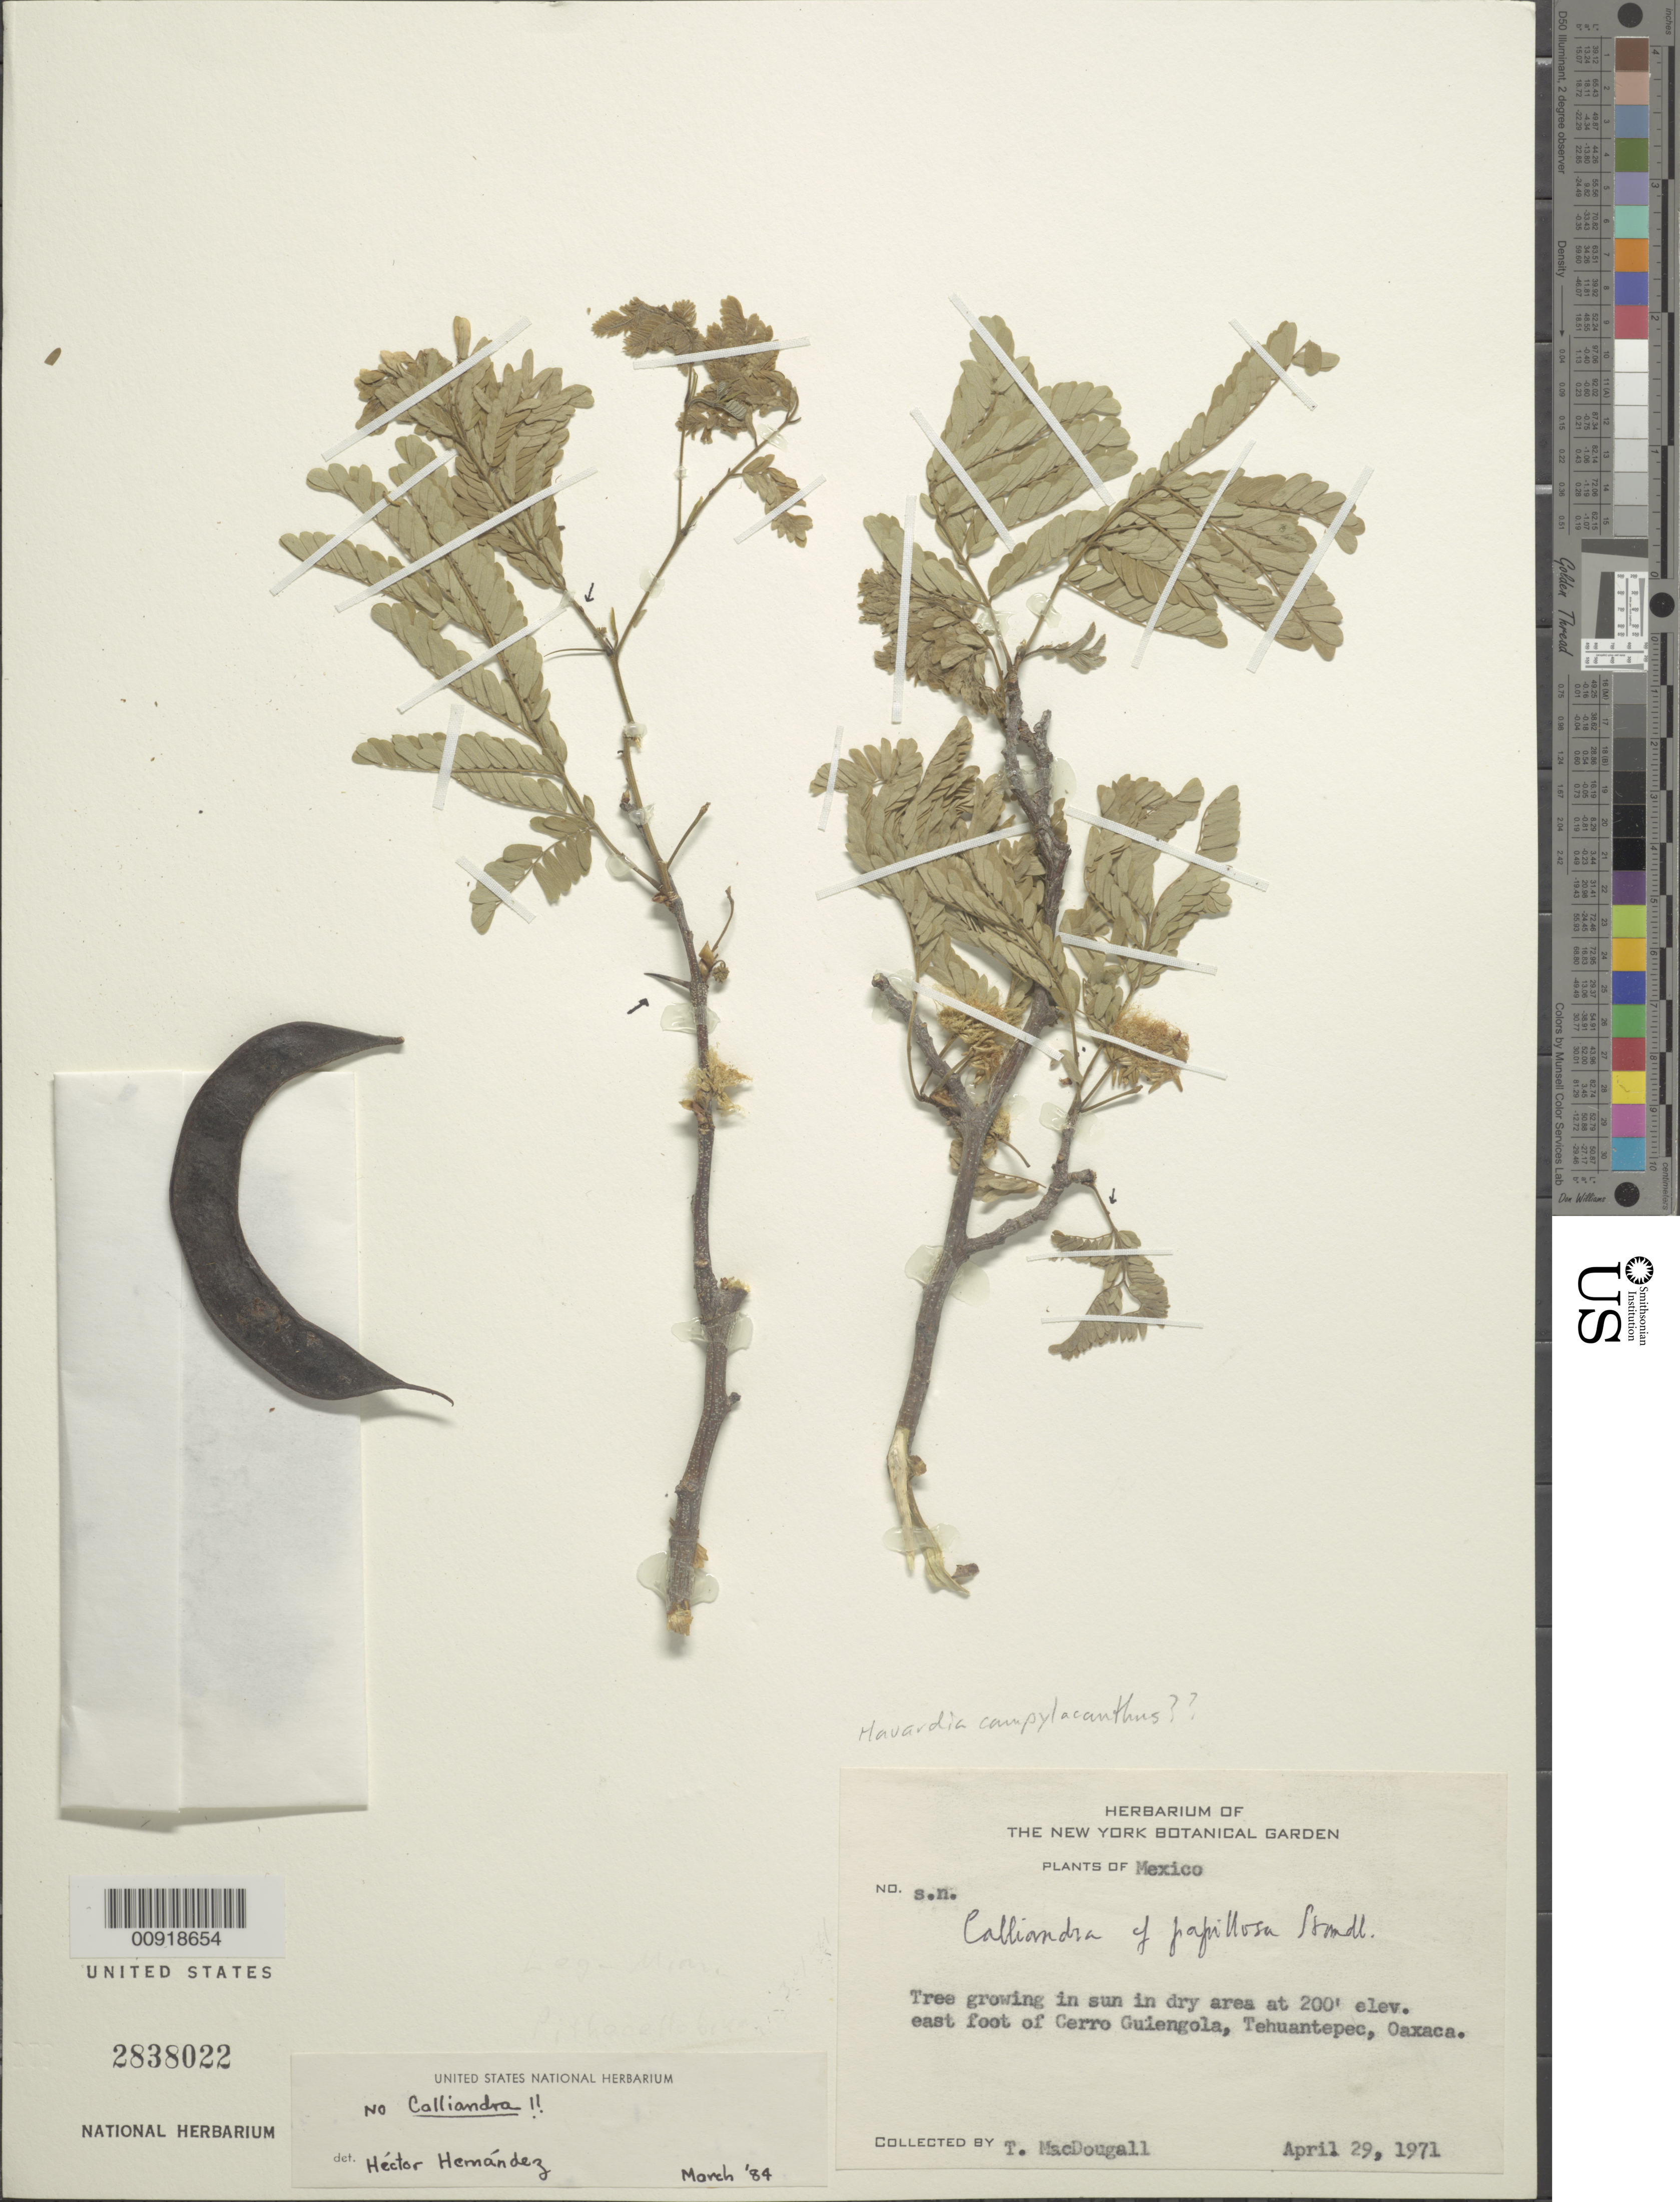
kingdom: Plantae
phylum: Tracheophyta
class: Magnoliopsida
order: Fabales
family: Fabaceae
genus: Pithecellobium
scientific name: Pithecellobium sp.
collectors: T. Macdougall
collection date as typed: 29 Apr 1971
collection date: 1971-04-29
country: Mexico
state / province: Oaxaca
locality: East foot of Cerro Guiengola, Tehuantepec, Oaxaca.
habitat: Growing in sun in dry area.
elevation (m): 61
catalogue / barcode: US 2838022